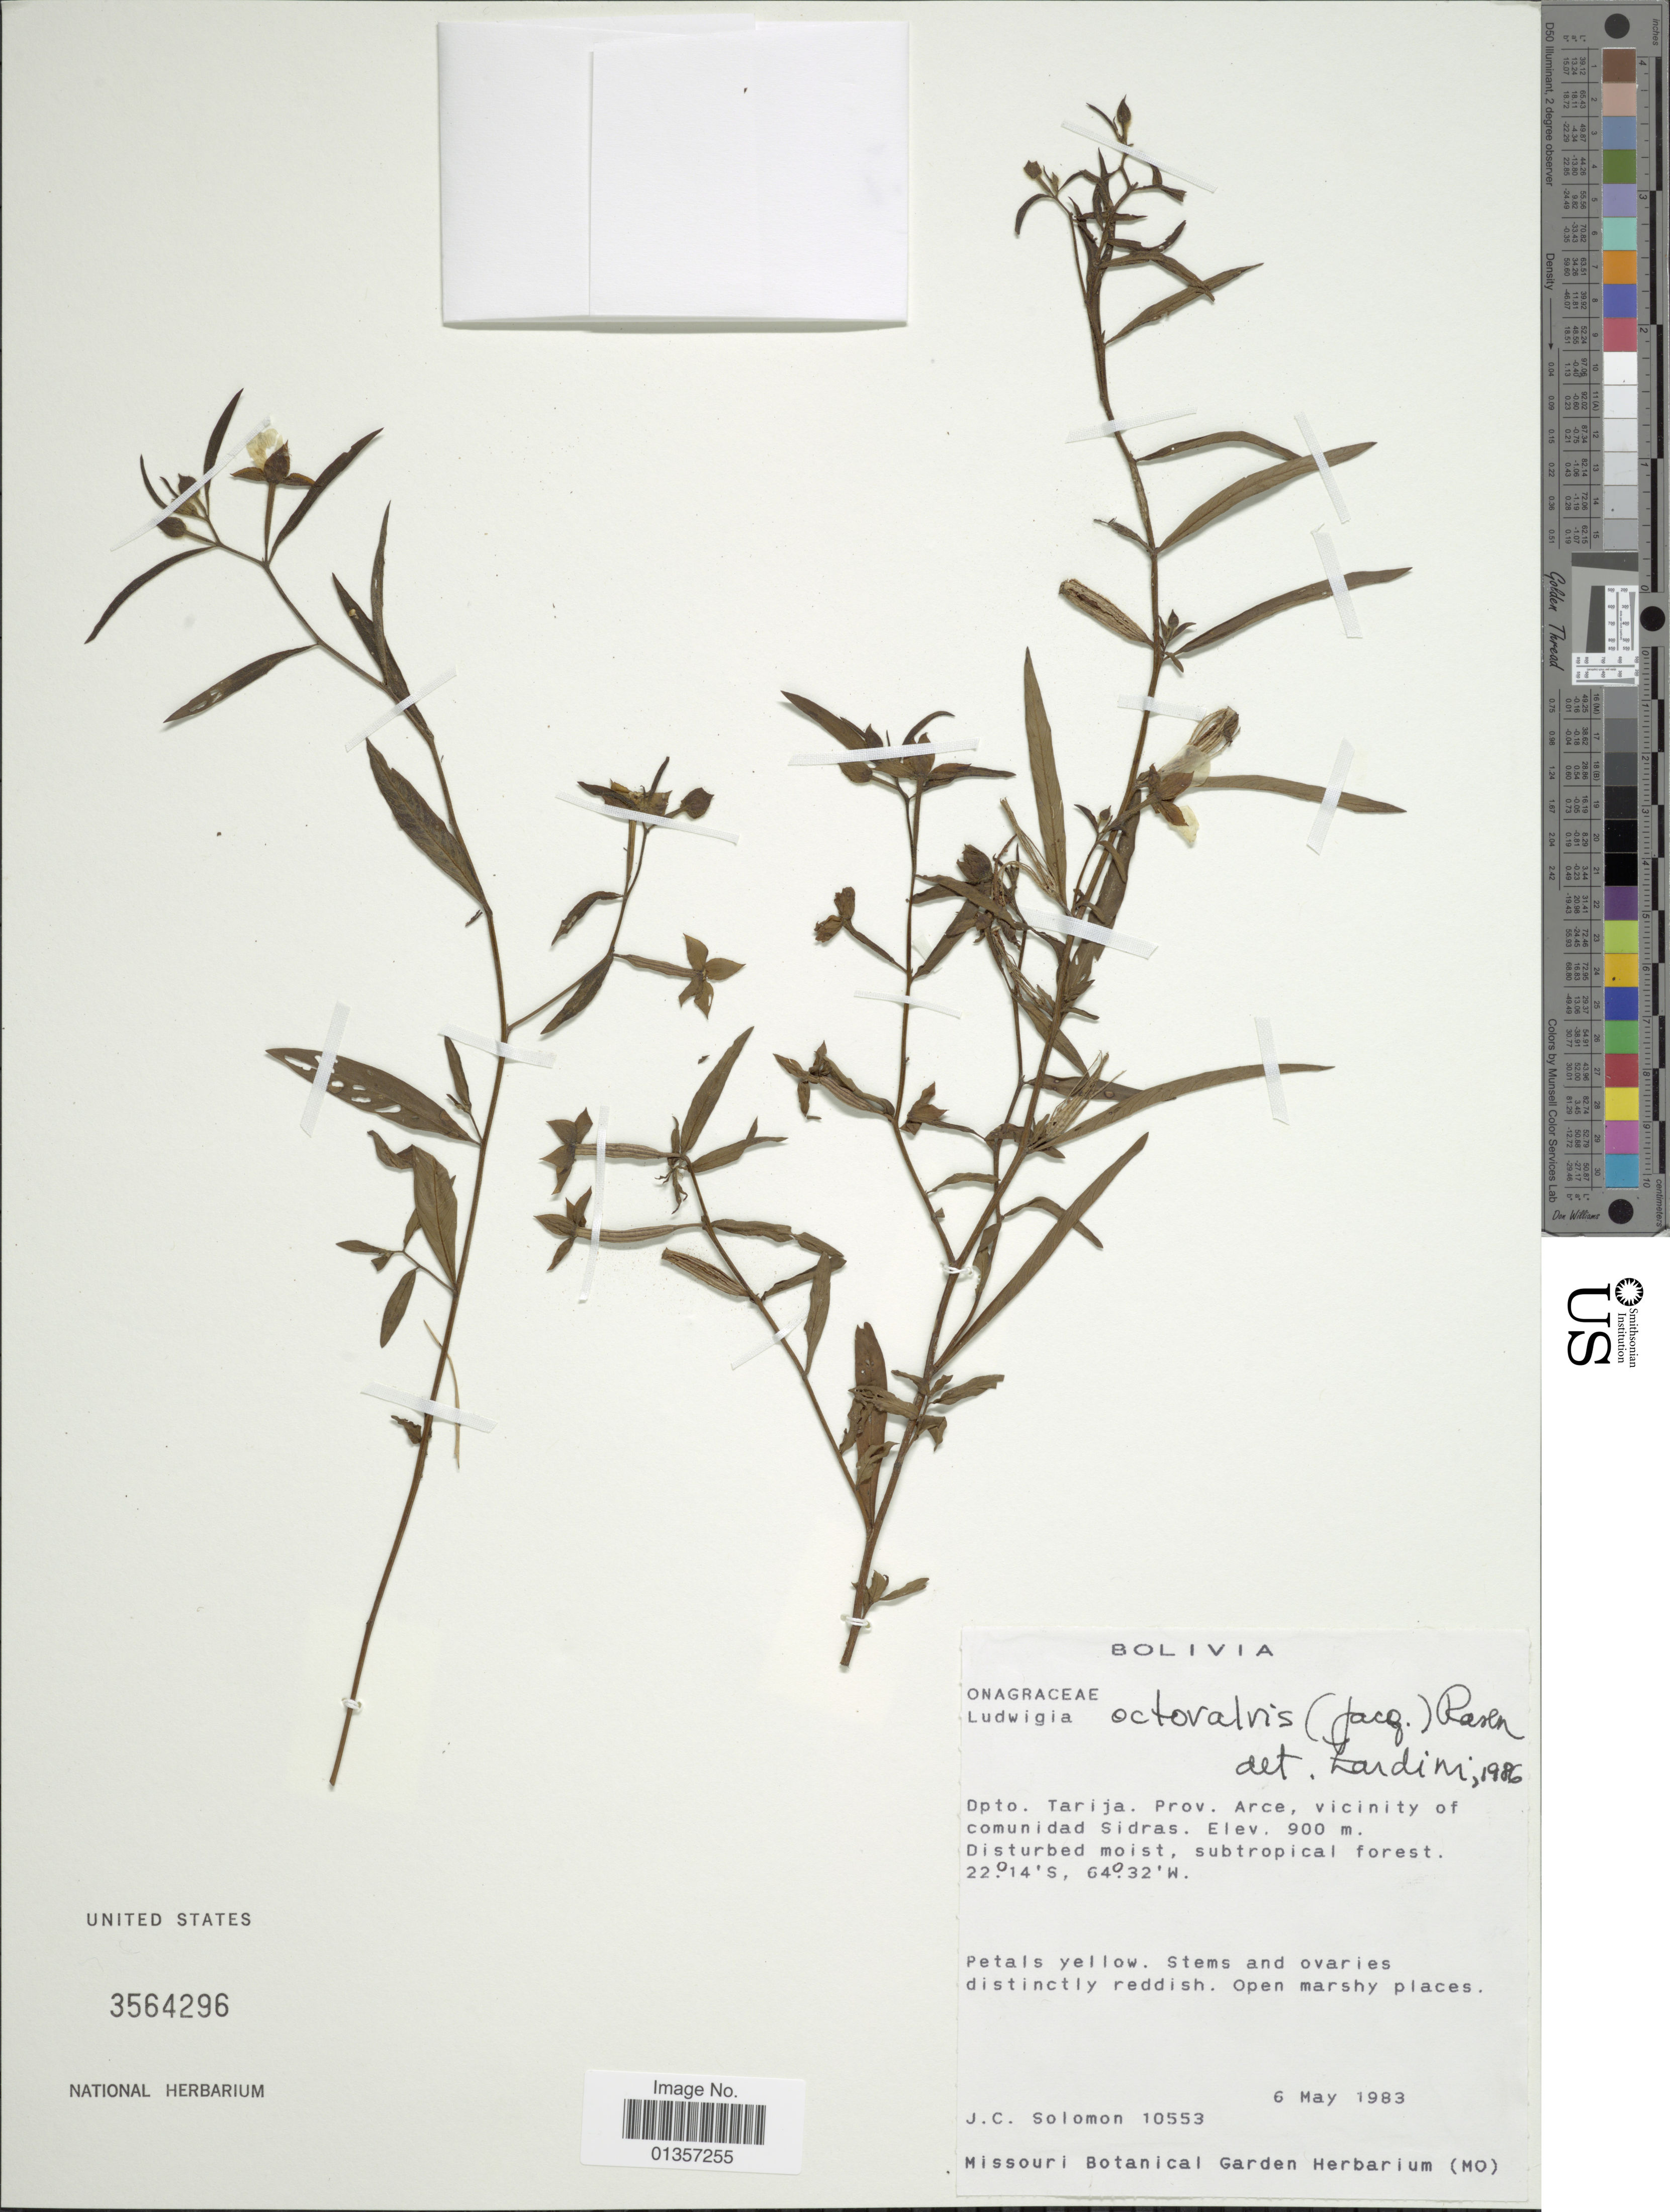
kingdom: Plantae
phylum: Tracheophyta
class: Magnoliopsida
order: Myrtales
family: Onagraceae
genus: Ludwigia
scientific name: Ludwigia octovalvis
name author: (Jacq.) P.H. Raven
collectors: J. C. Solomon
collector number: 10553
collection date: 1983-05-06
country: Bolivia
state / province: Tarija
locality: Prov. Arce, vicinity of comunidad Sidras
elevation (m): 900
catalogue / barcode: US 3564296